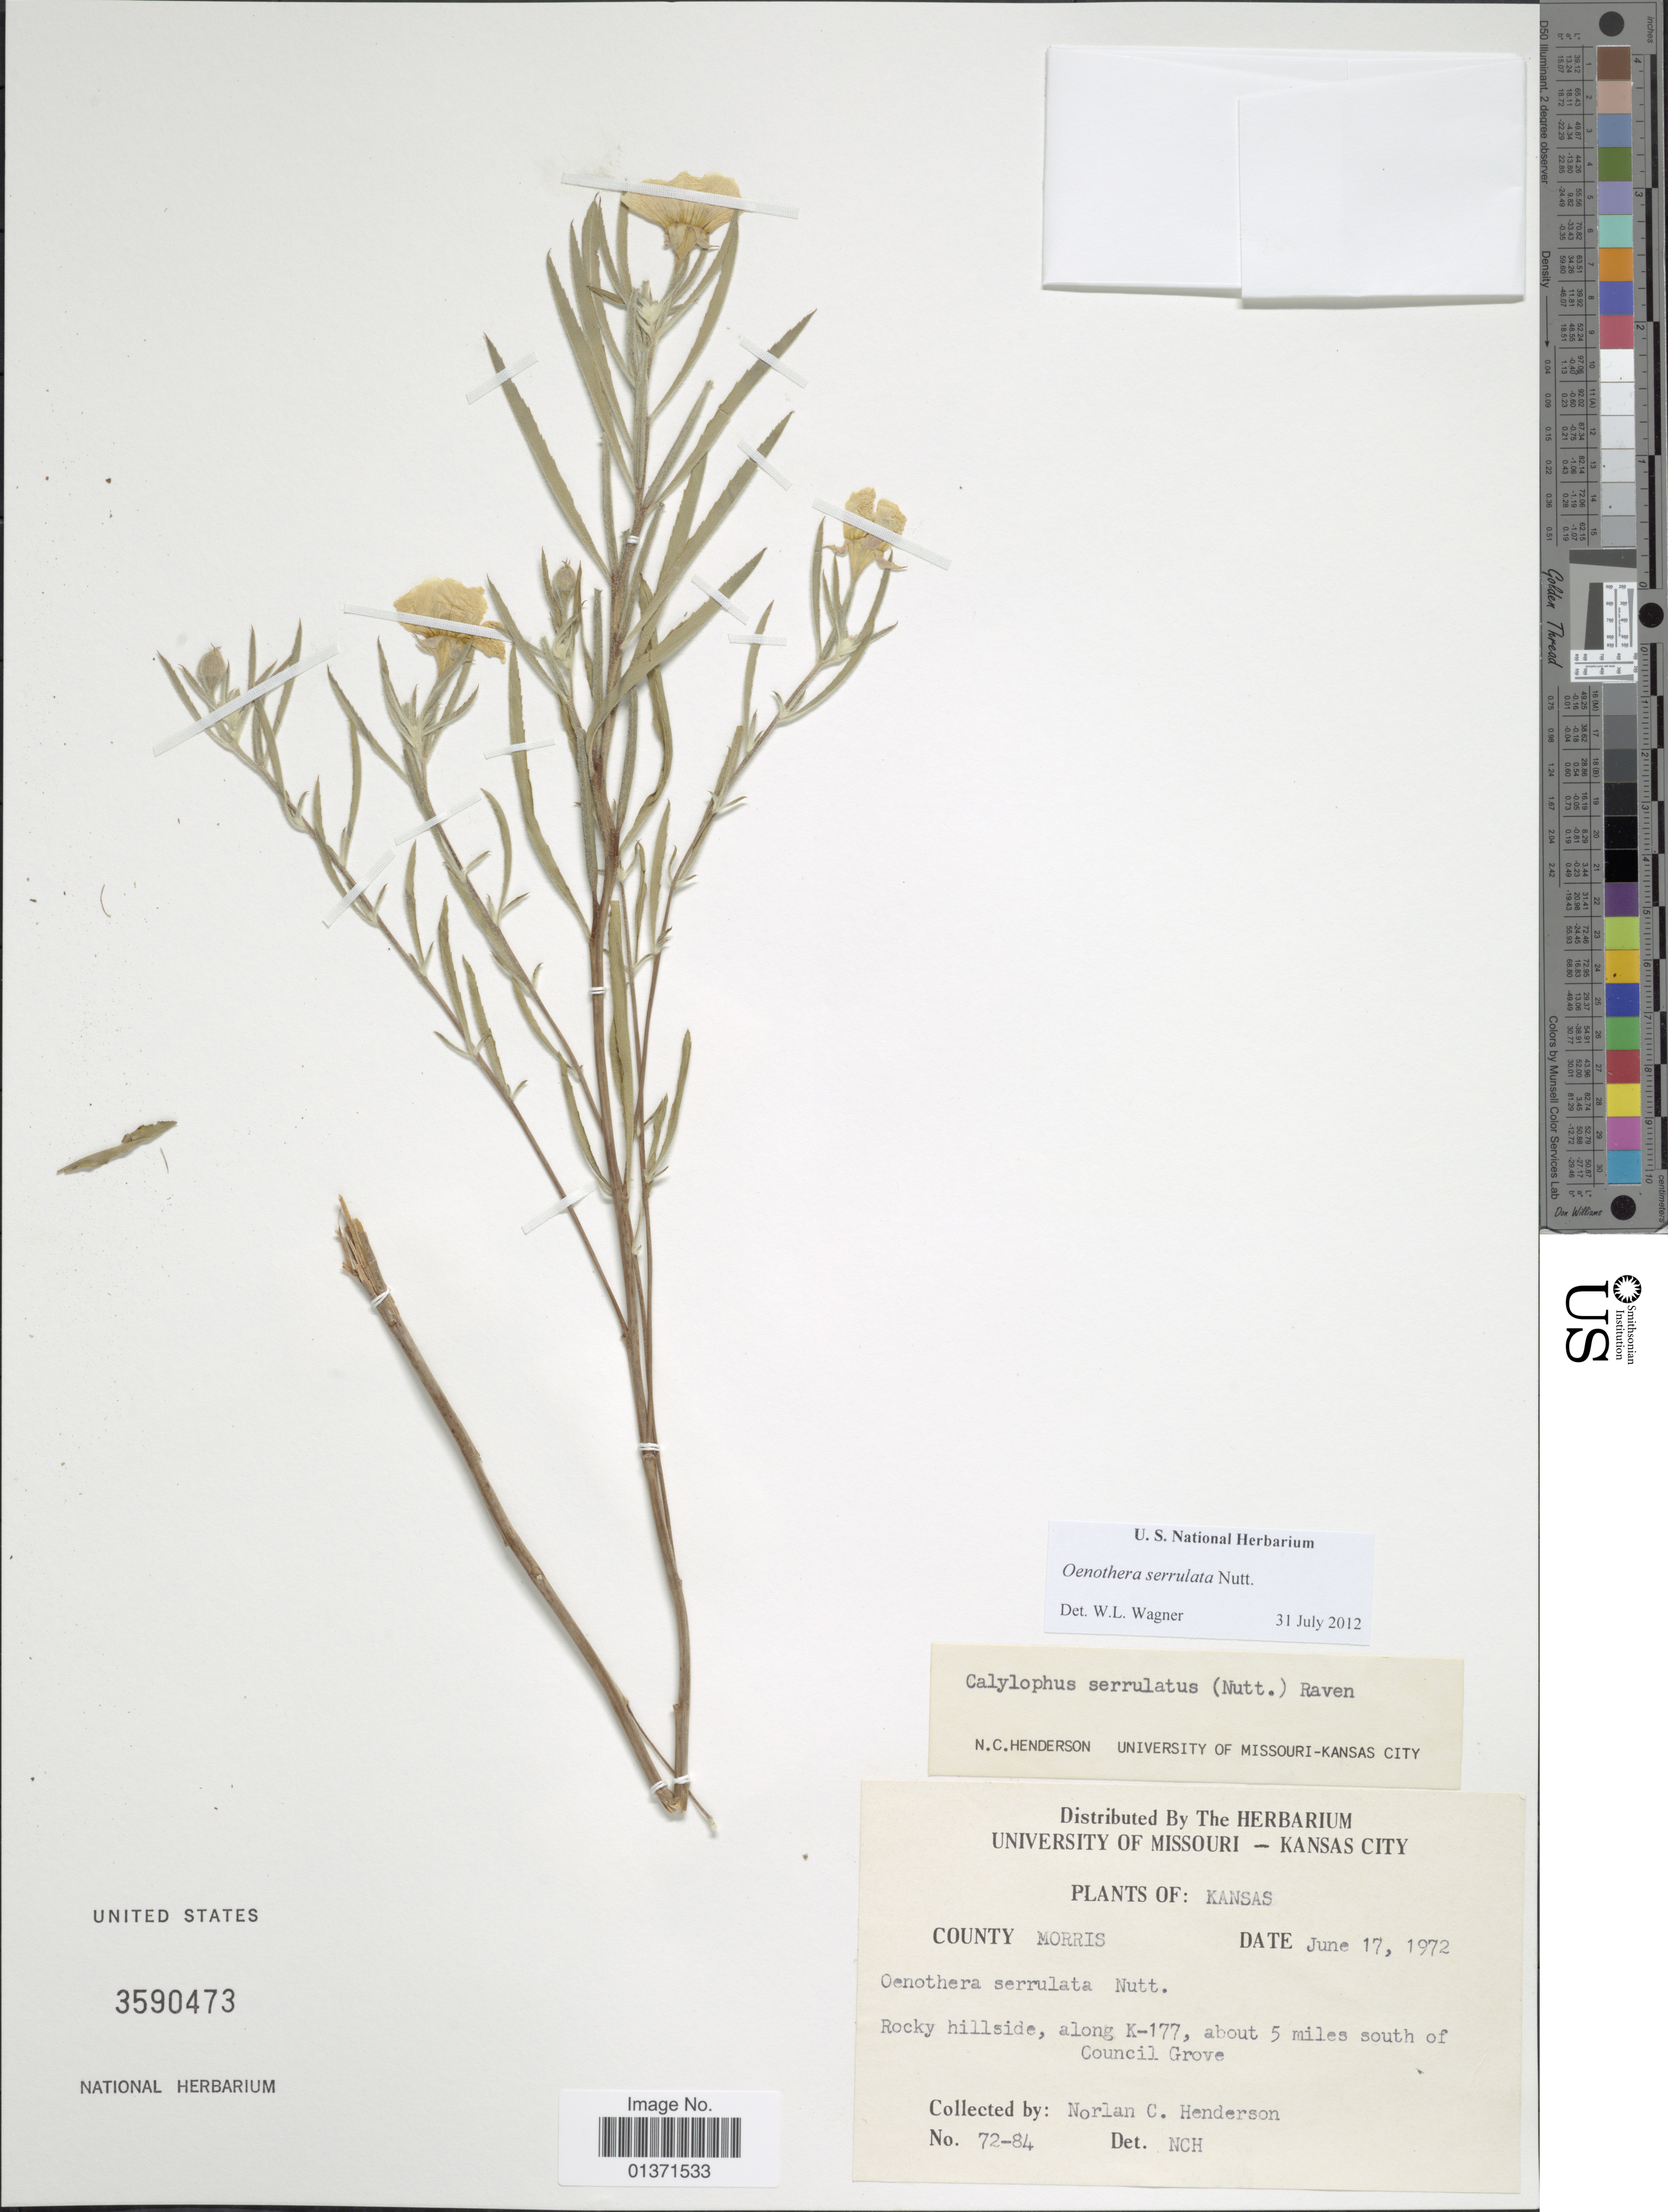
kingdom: Plantae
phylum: Tracheophyta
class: Magnoliopsida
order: Myrtales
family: Onagraceae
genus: Oenothera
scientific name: Oenothera serrulata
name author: Nutt.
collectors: N. C. Henderson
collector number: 72-84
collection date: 1972-06-17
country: United States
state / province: Kansas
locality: County Morris, Rocky hillside, along K-177, about 5 miles south of Council Grove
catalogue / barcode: US 2590473